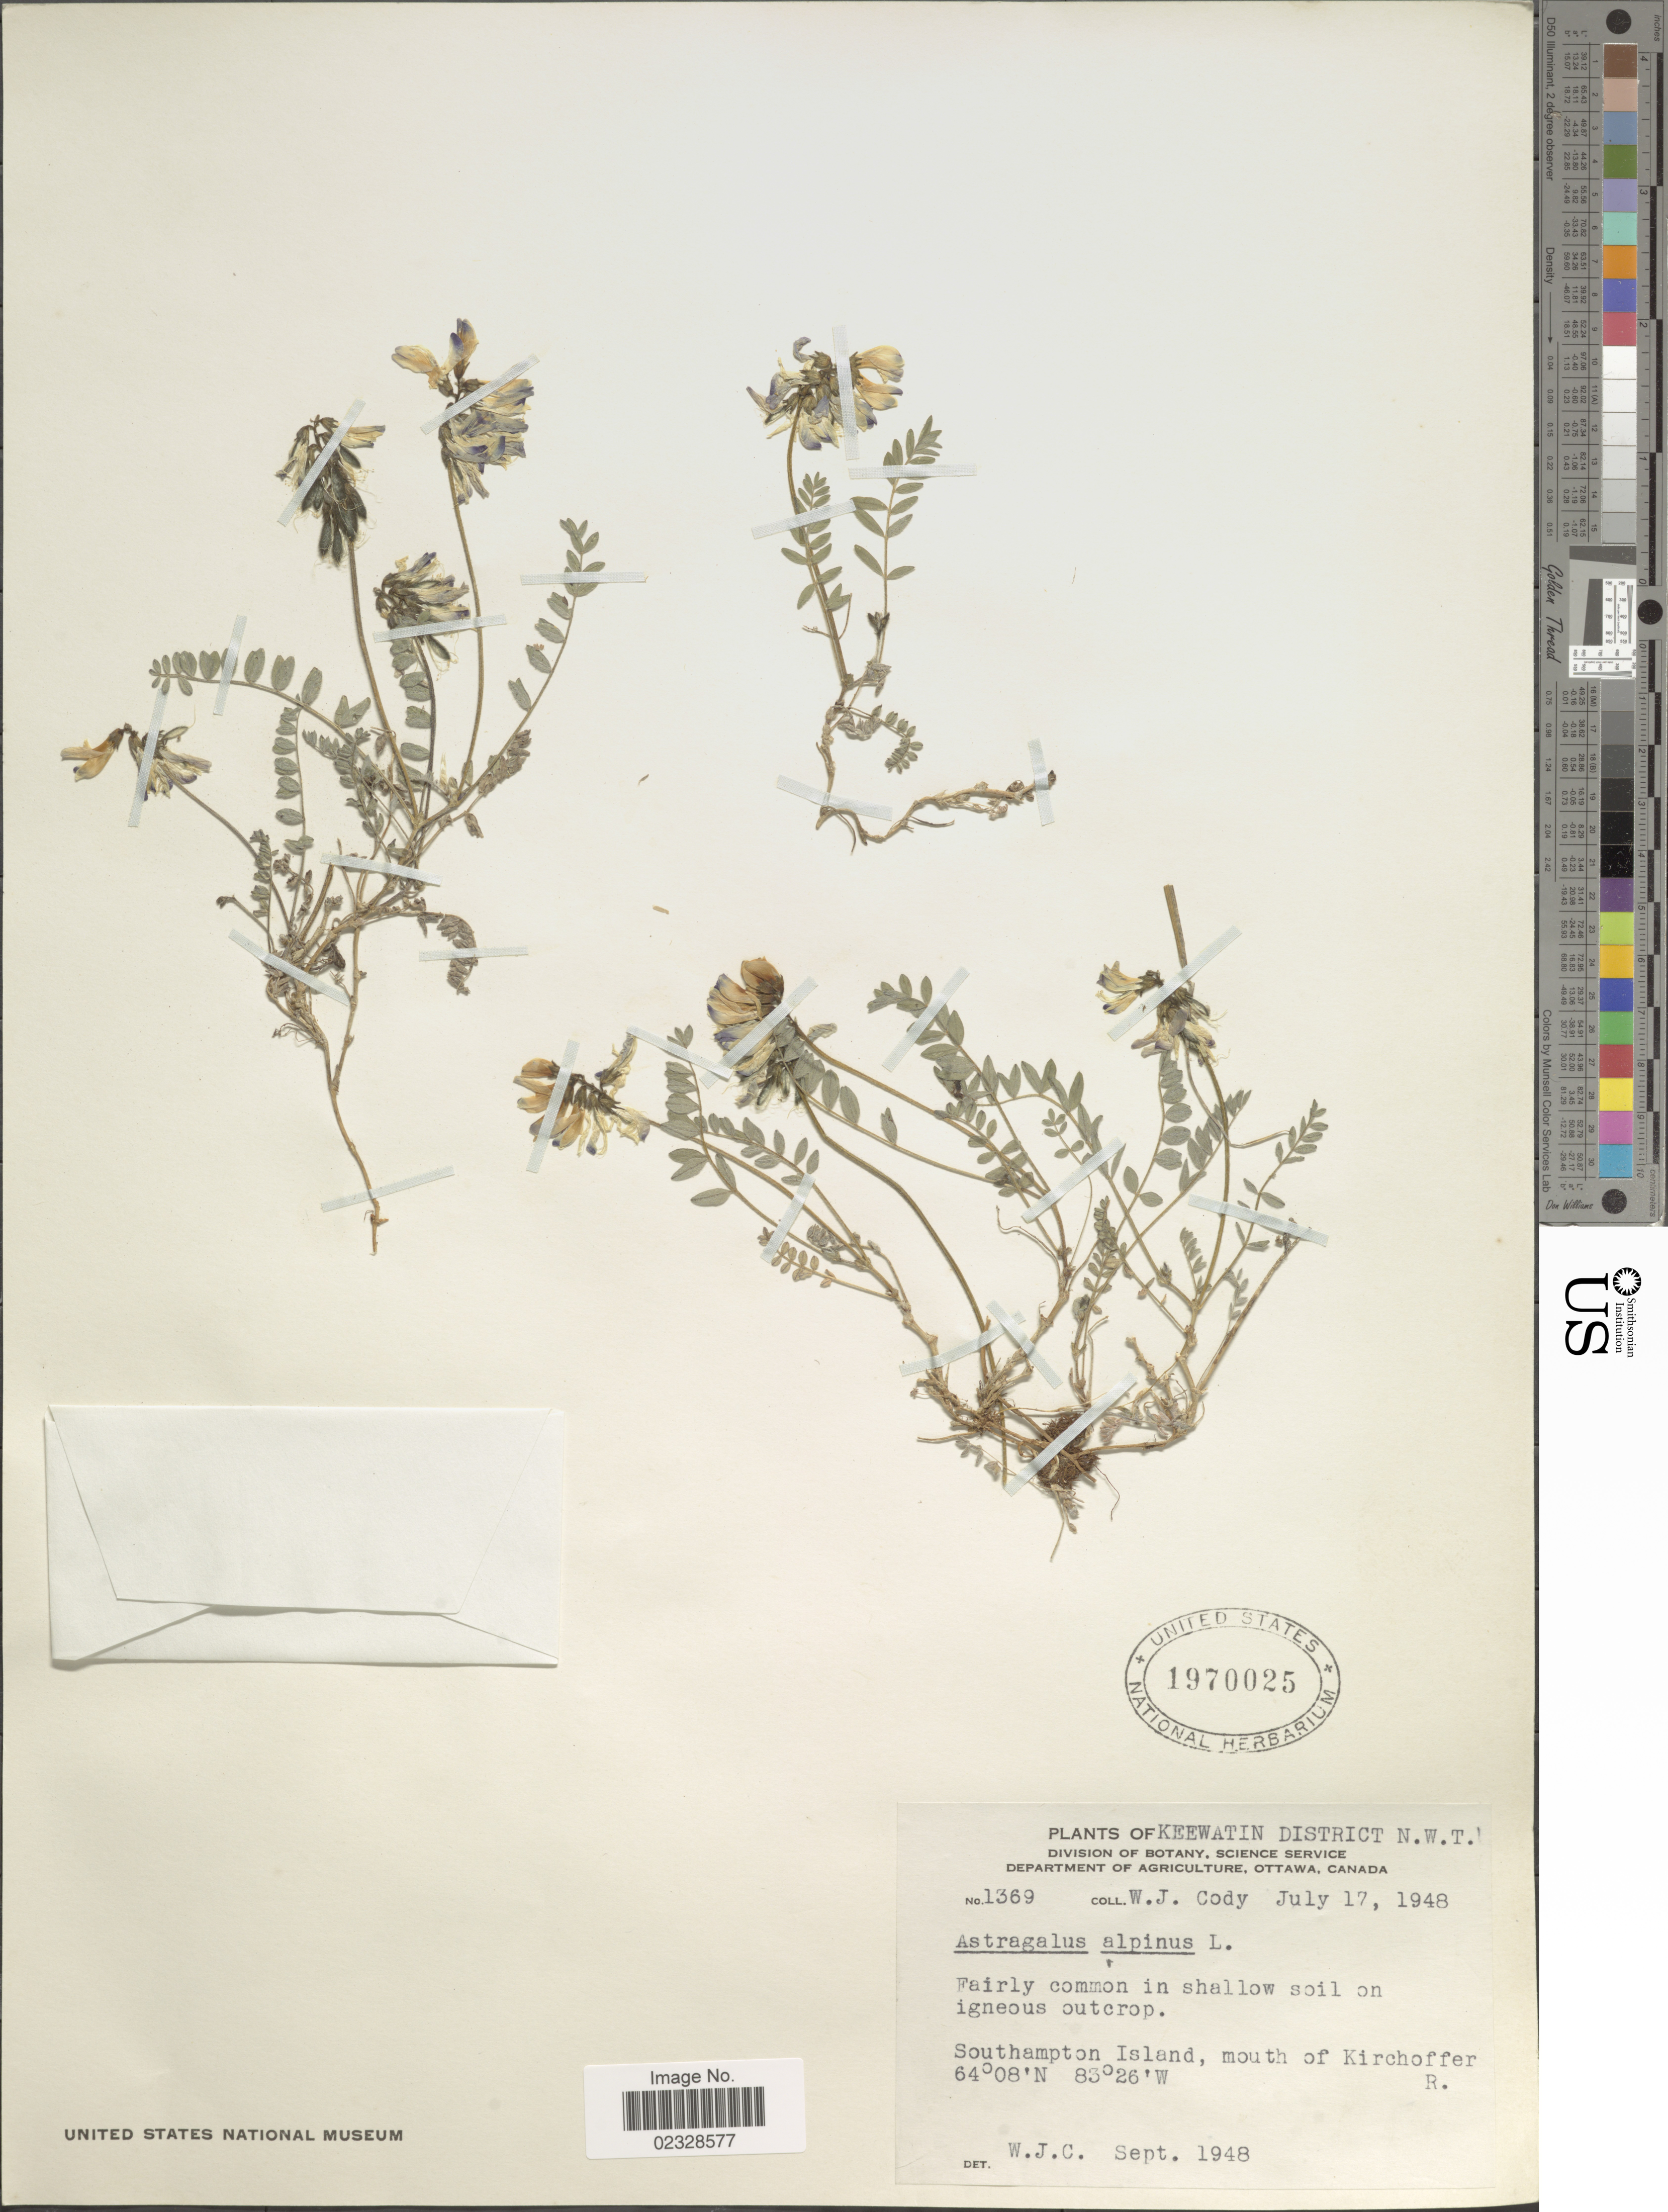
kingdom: Plantae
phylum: Tracheophyta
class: Magnoliopsida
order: Fabales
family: Fabaceae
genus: Astragalus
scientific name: Astragalus alpinus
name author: L.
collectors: W. Cody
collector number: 1369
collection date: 1948-07-17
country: Canada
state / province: Northwest Territories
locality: Keewatin District, N.W.T. Southampton Island, mouth of Kirchoffer R.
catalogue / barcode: US 1970025